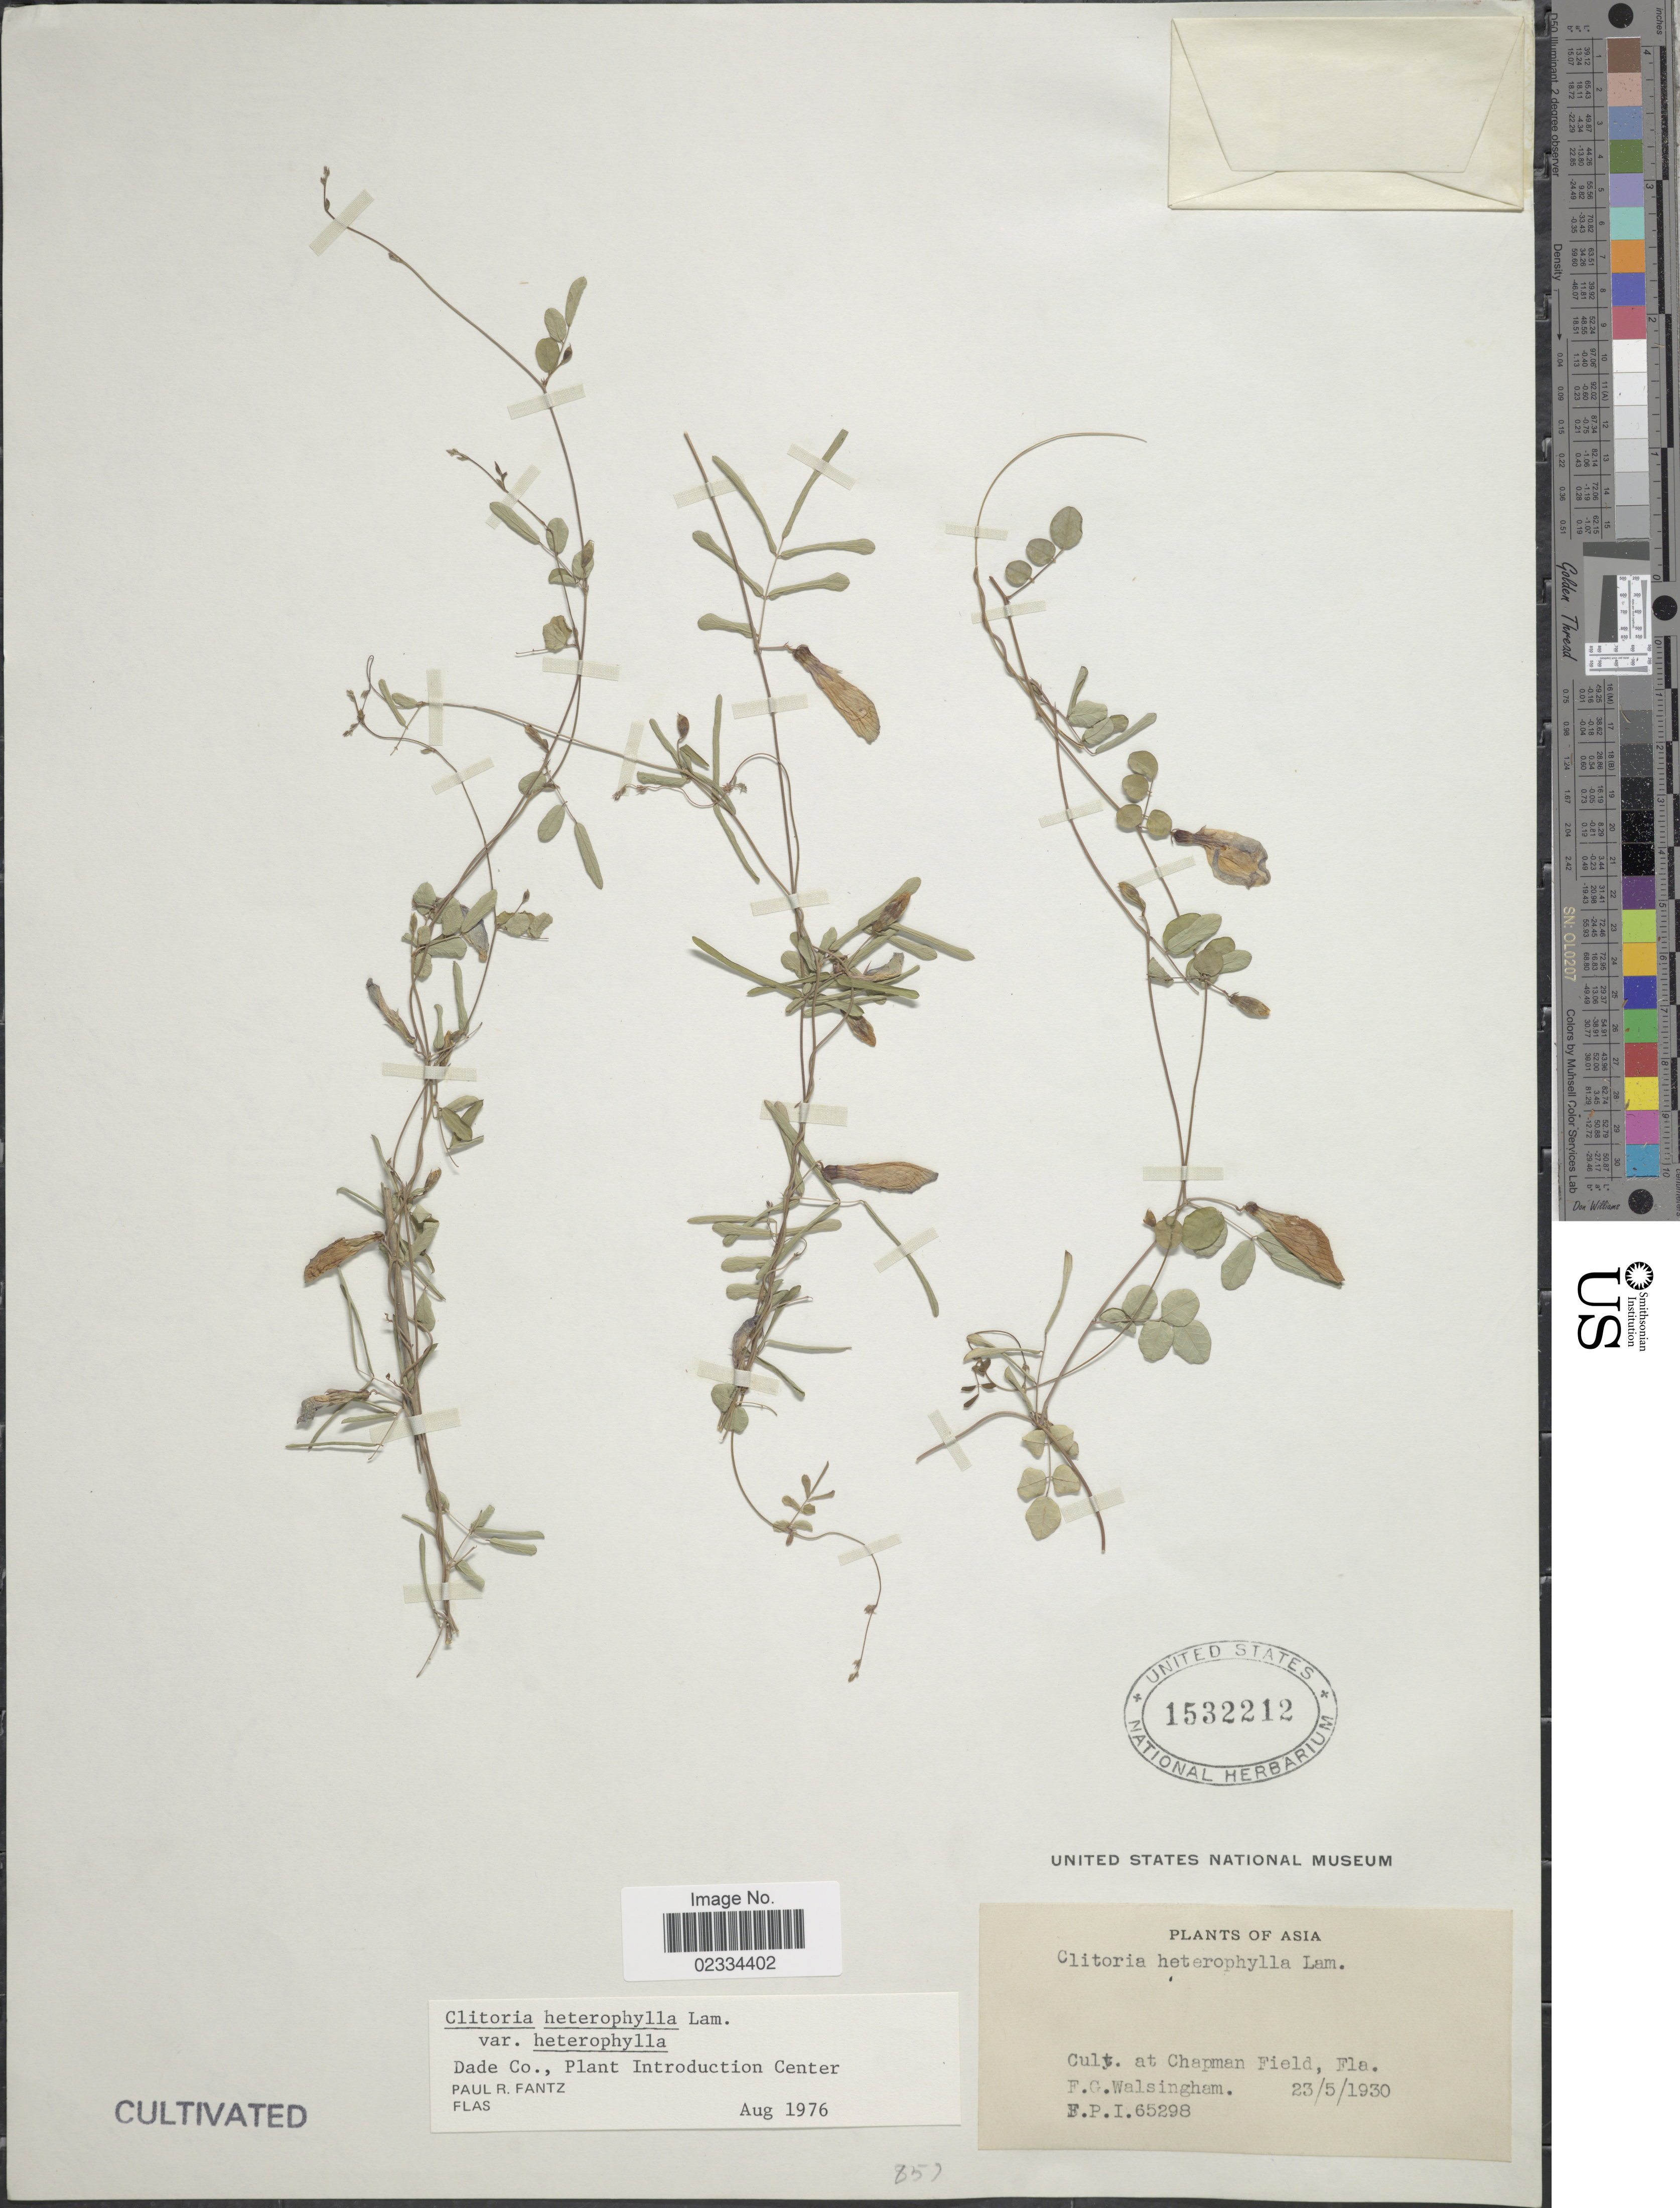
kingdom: Plantae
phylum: Tracheophyta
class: Magnoliopsida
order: Fabales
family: Fabaceae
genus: Clitoria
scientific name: Clitoria heterophylla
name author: Lam.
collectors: F. Walsingham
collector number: F.P.I.65298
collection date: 1930-05-23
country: United States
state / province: Florida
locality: Chapman Field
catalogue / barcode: US 1532212